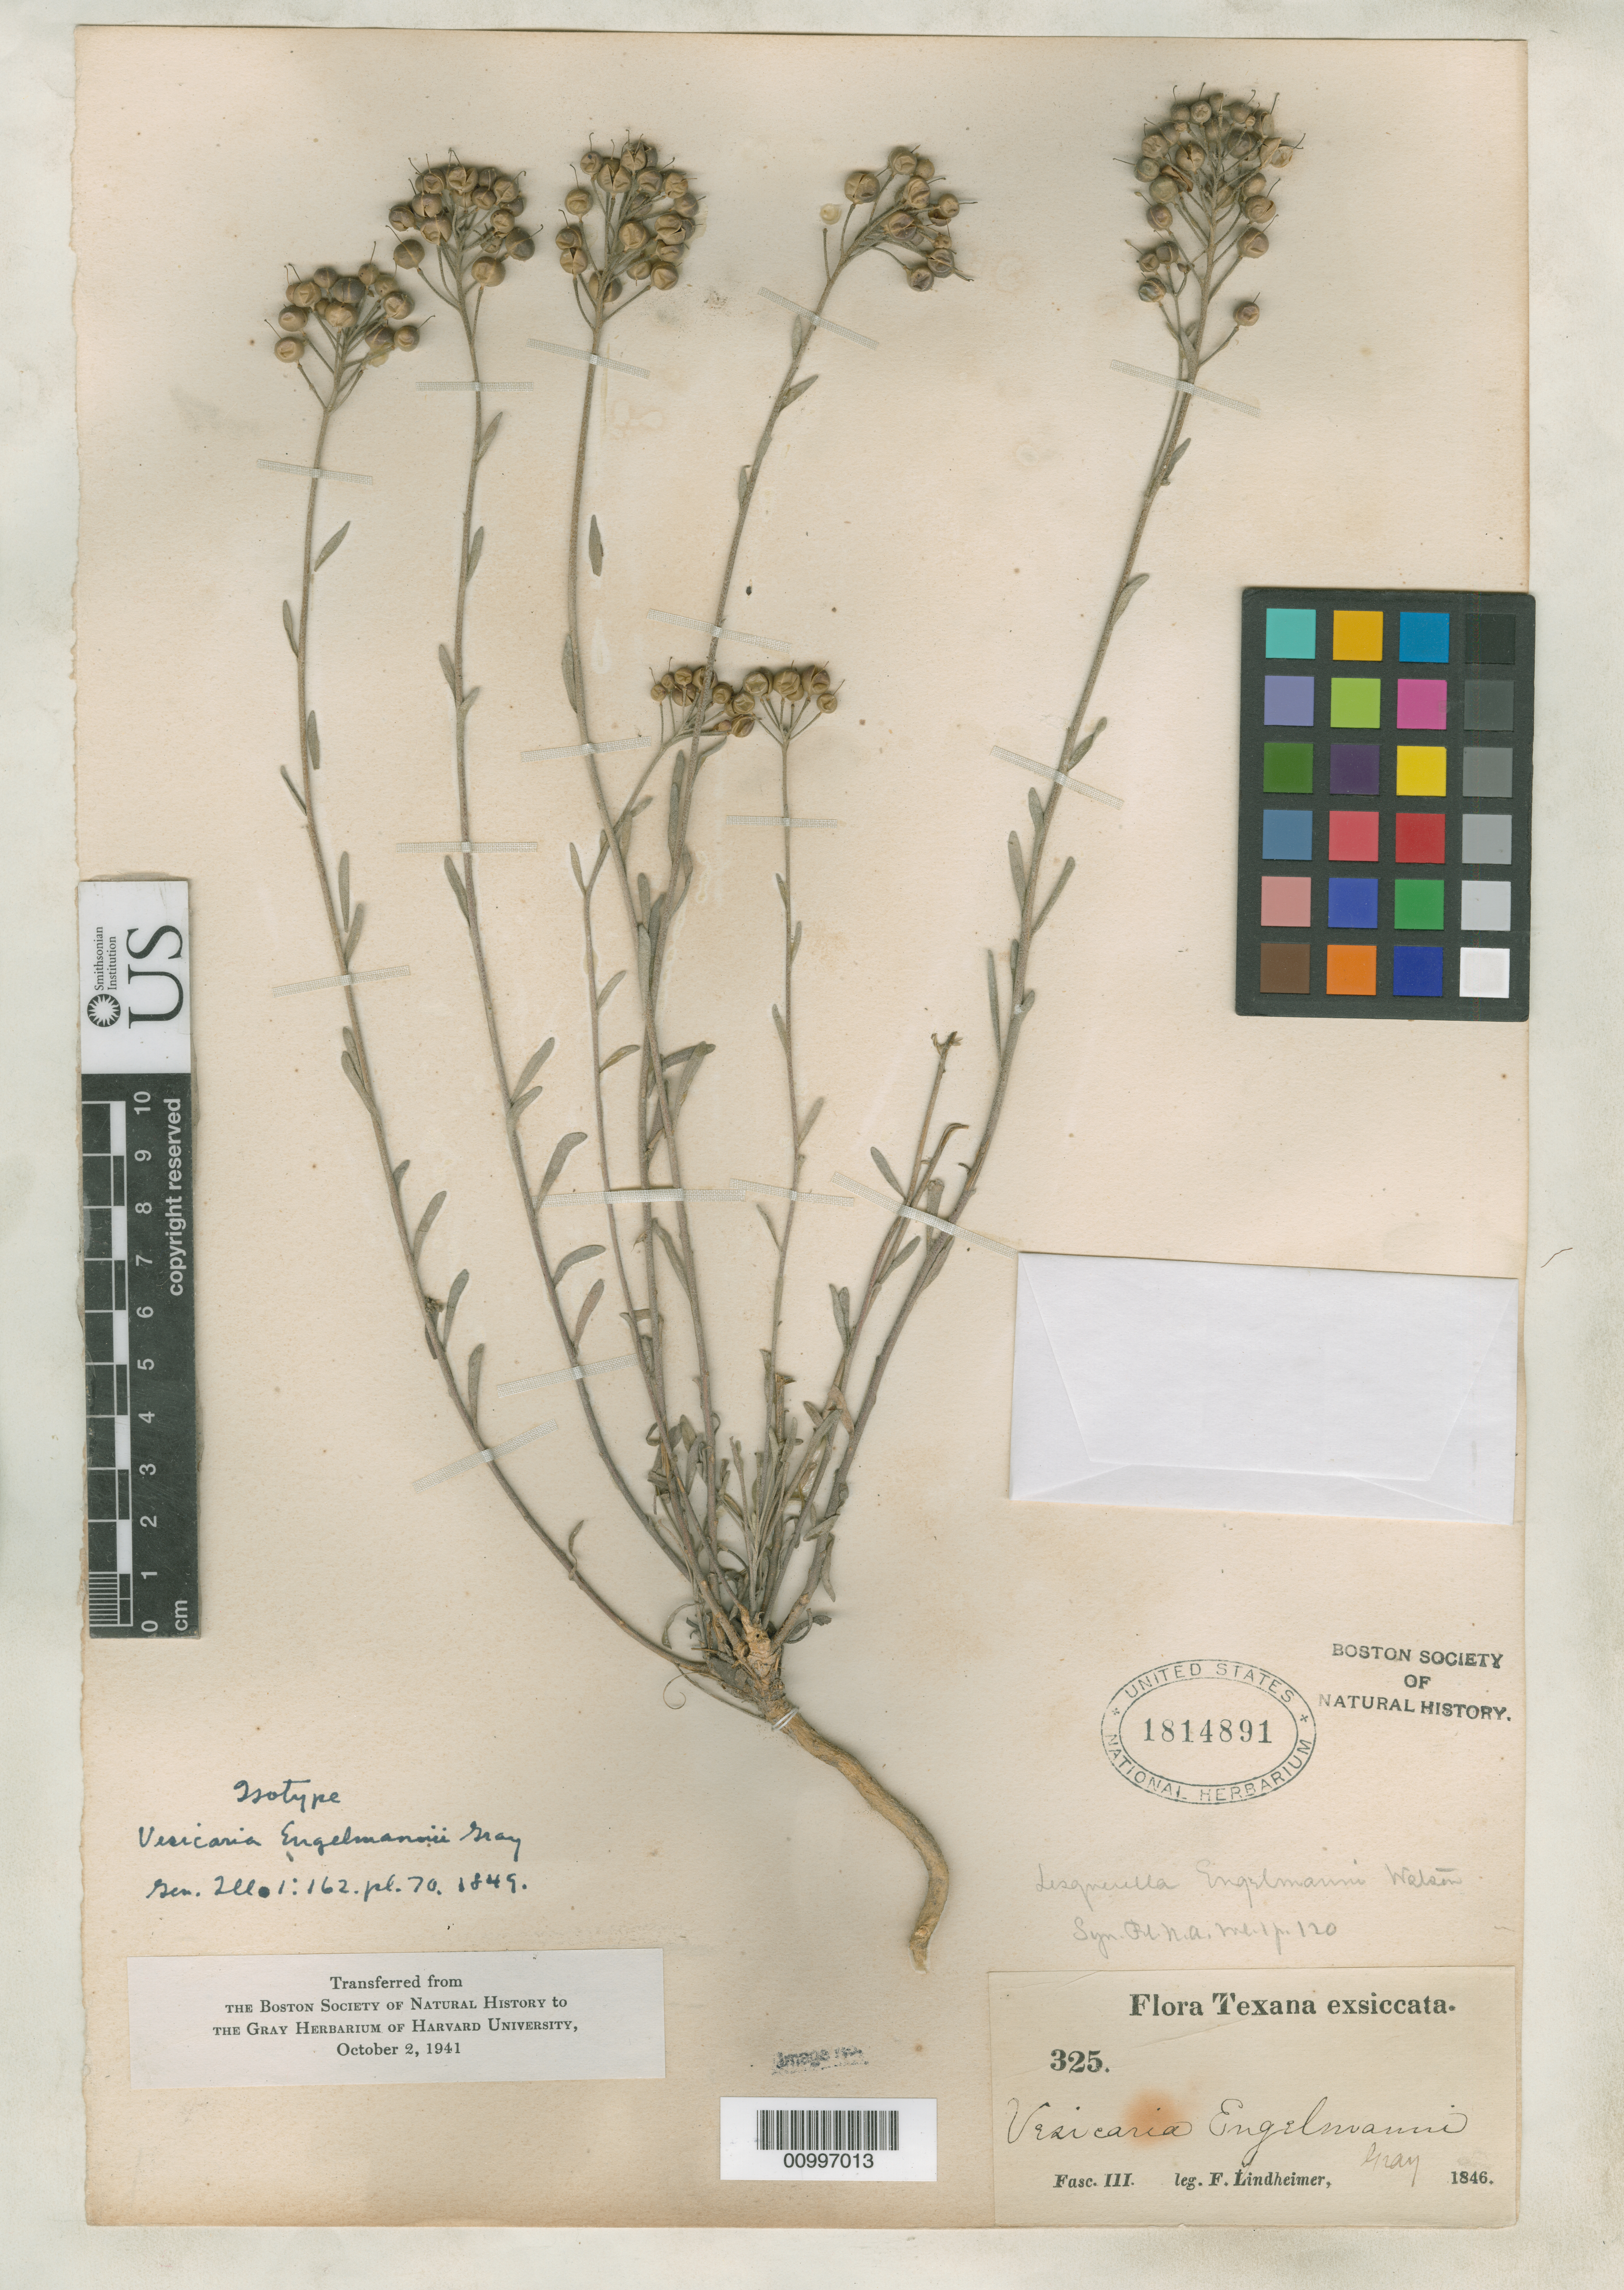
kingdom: Plantae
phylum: Tracheophyta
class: Magnoliopsida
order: Brassicales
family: Brassicaceae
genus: Physaria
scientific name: Physaria engelmannii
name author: A. Gray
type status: Isotype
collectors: F. J. Lindheimer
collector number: F. III. 325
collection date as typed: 1846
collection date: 1846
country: United States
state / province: Texas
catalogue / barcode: US 1814891